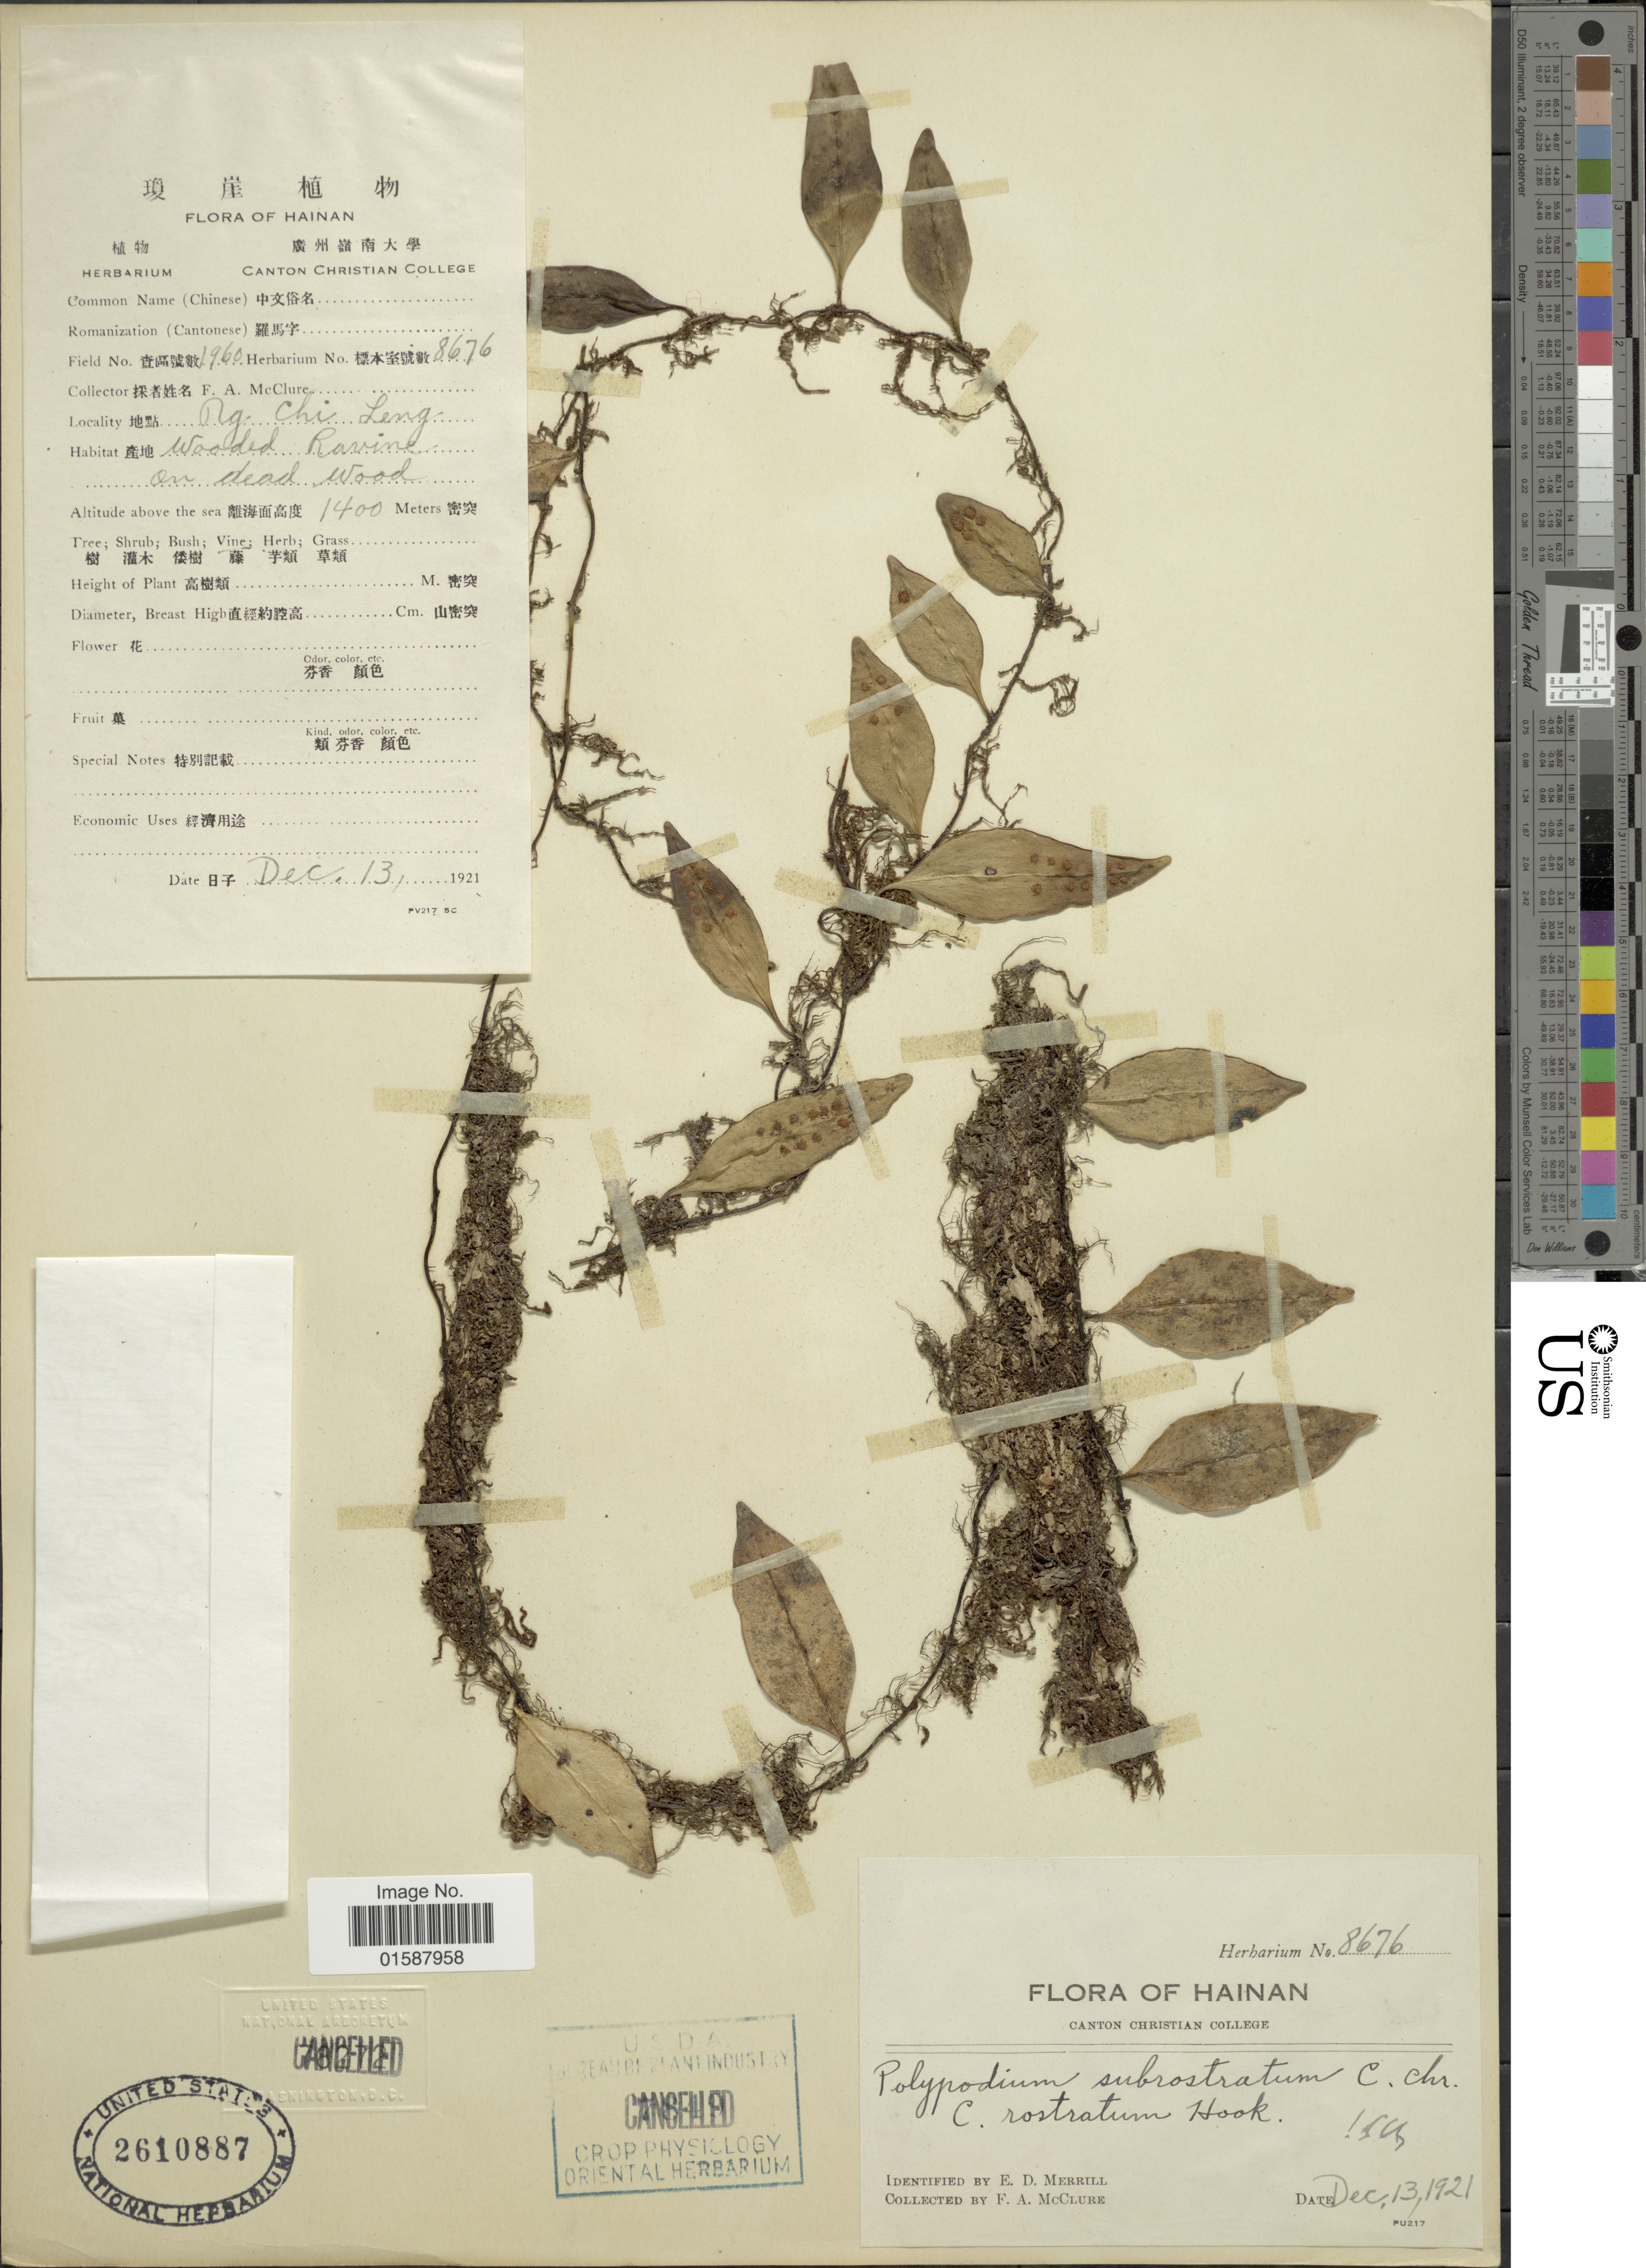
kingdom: Plantae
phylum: Tracheophyta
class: Polypodiopsida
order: Polypodiales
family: Polypodiaceae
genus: Lepisorus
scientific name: Lepisorus subrostratus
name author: (C. Chr.) C. Chr. & Tardieu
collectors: F. A. McClure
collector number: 1960/8676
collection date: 1921-12-13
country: China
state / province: Hainan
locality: Ng. Chi Leng [interpreted]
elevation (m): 1400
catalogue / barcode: US 2610887